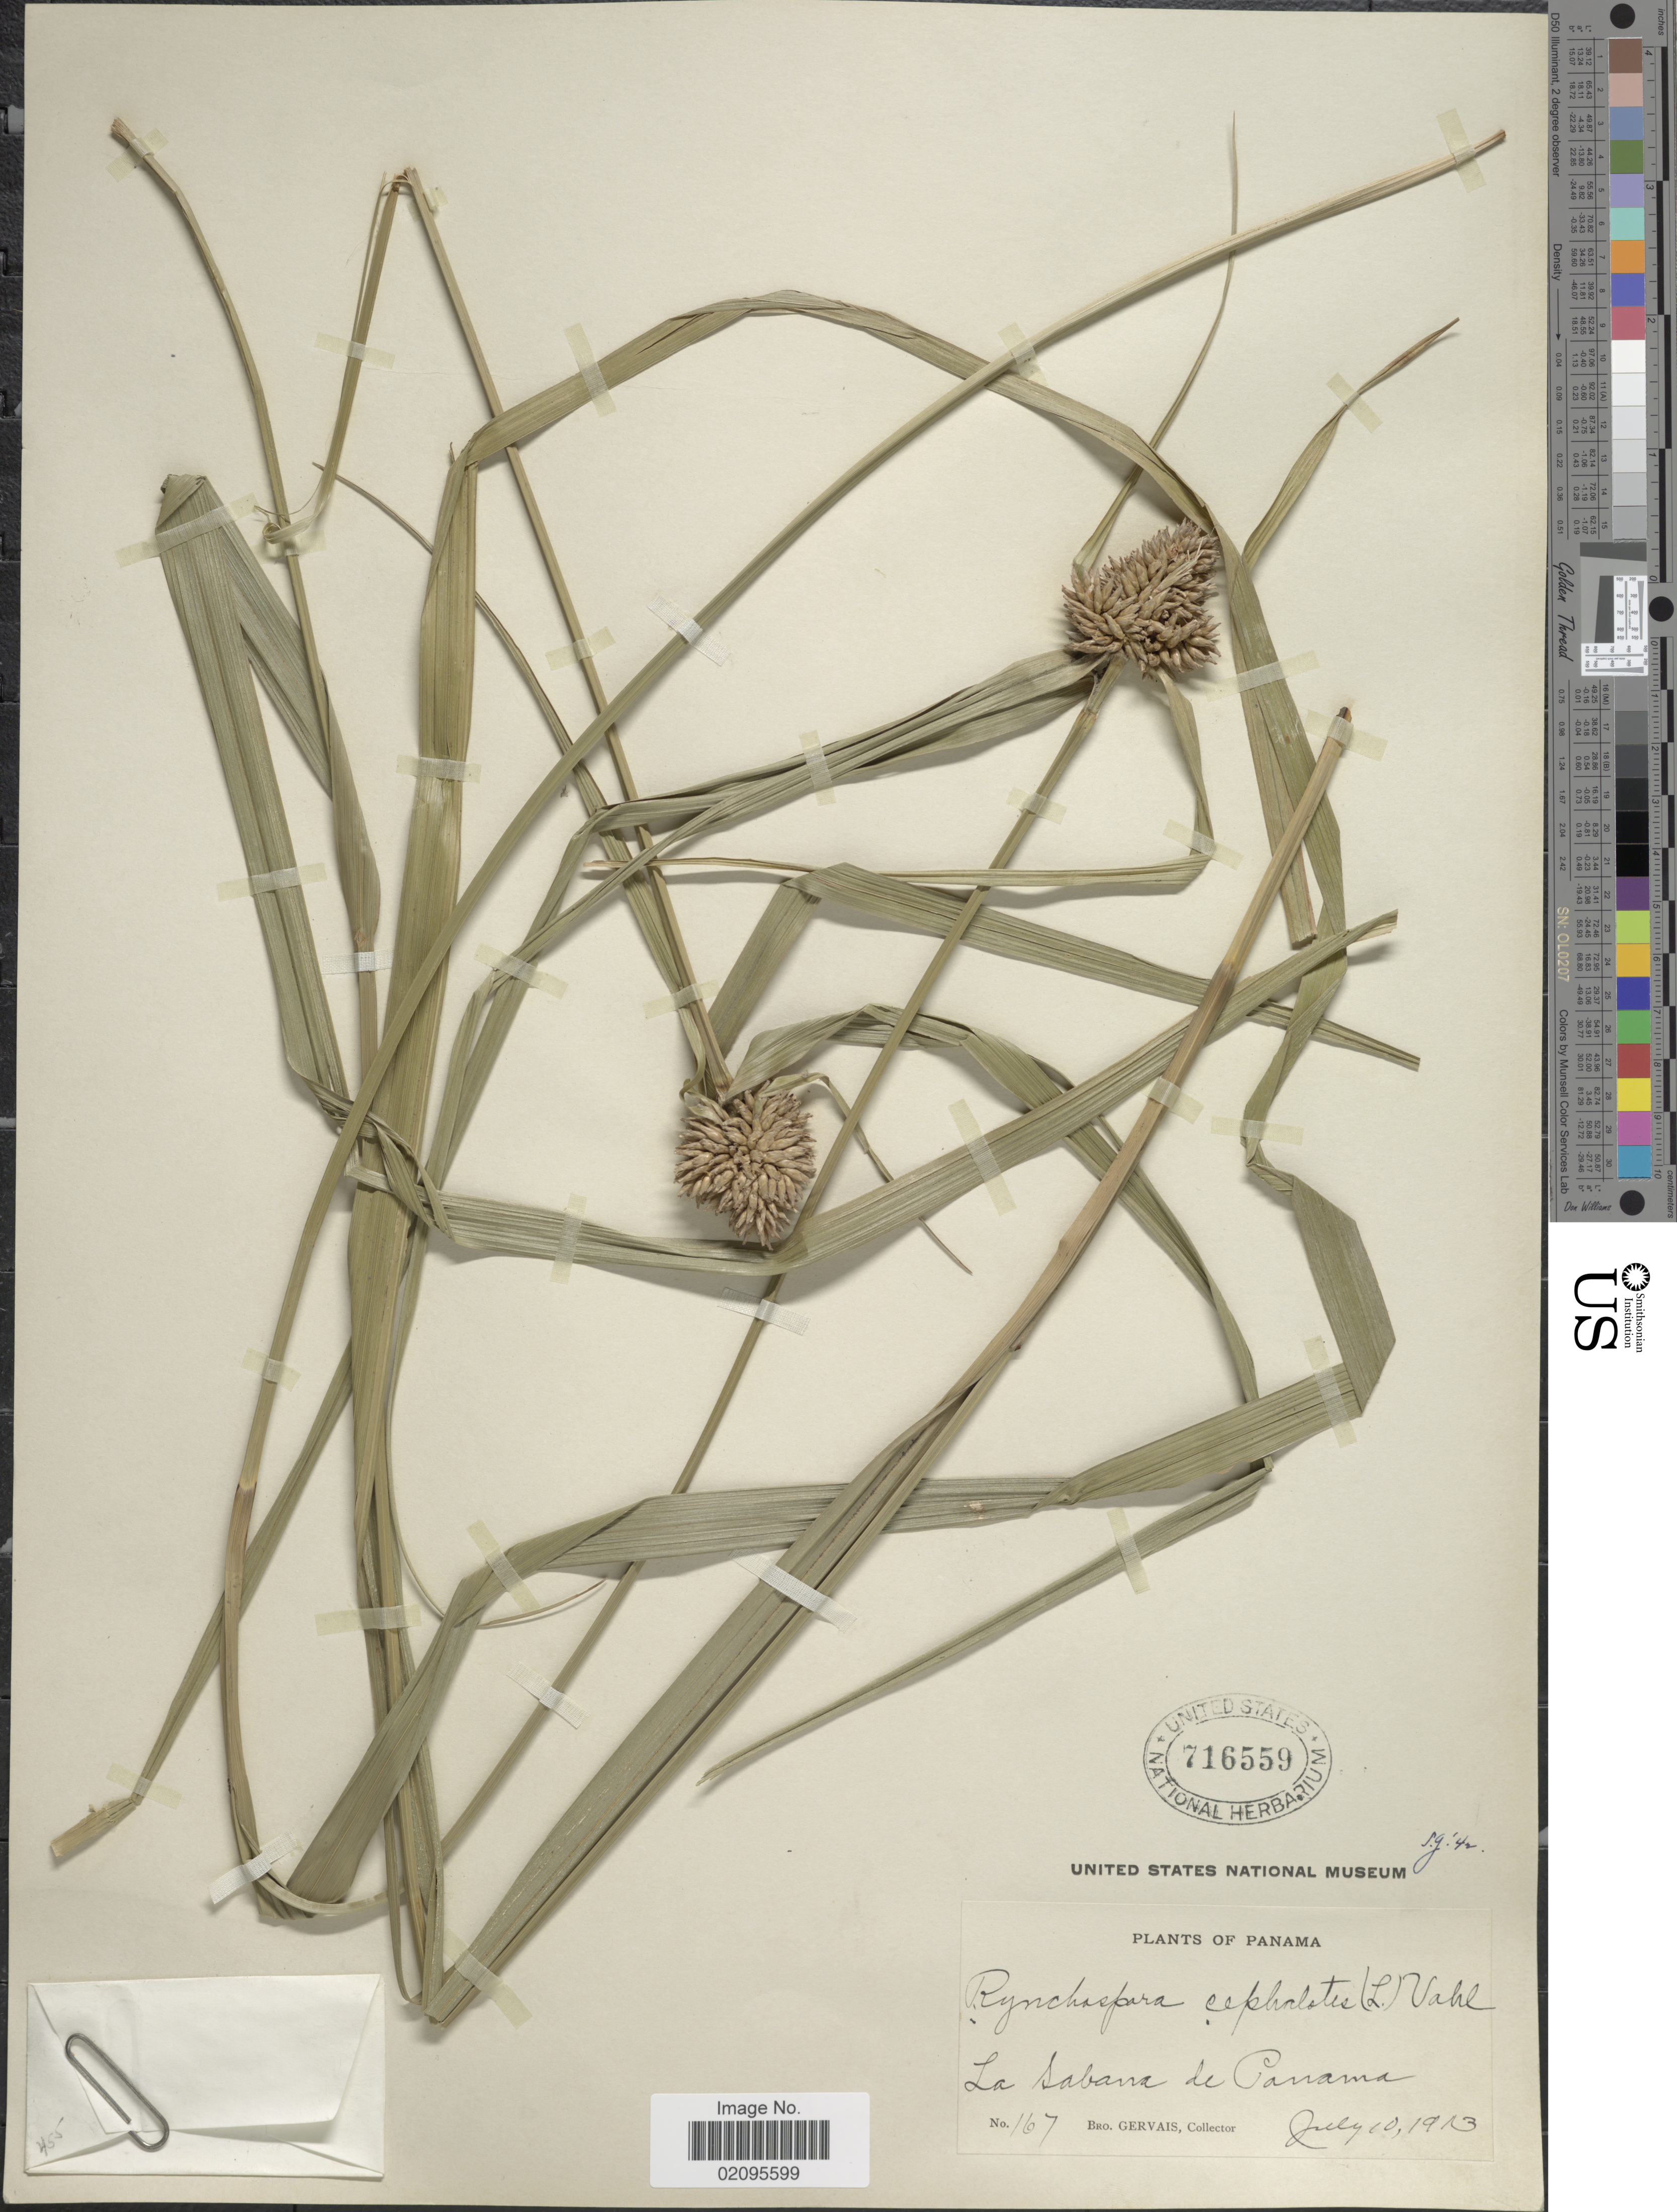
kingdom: Plantae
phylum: Tracheophyta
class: Liliopsida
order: Poales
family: Cyperaceae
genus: Rhynchospora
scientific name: Rhynchospora cephalotes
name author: (L.) Vahl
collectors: B. Gervais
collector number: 167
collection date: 1913-07-10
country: Panama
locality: La sabana de Panama.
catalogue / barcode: US 716559